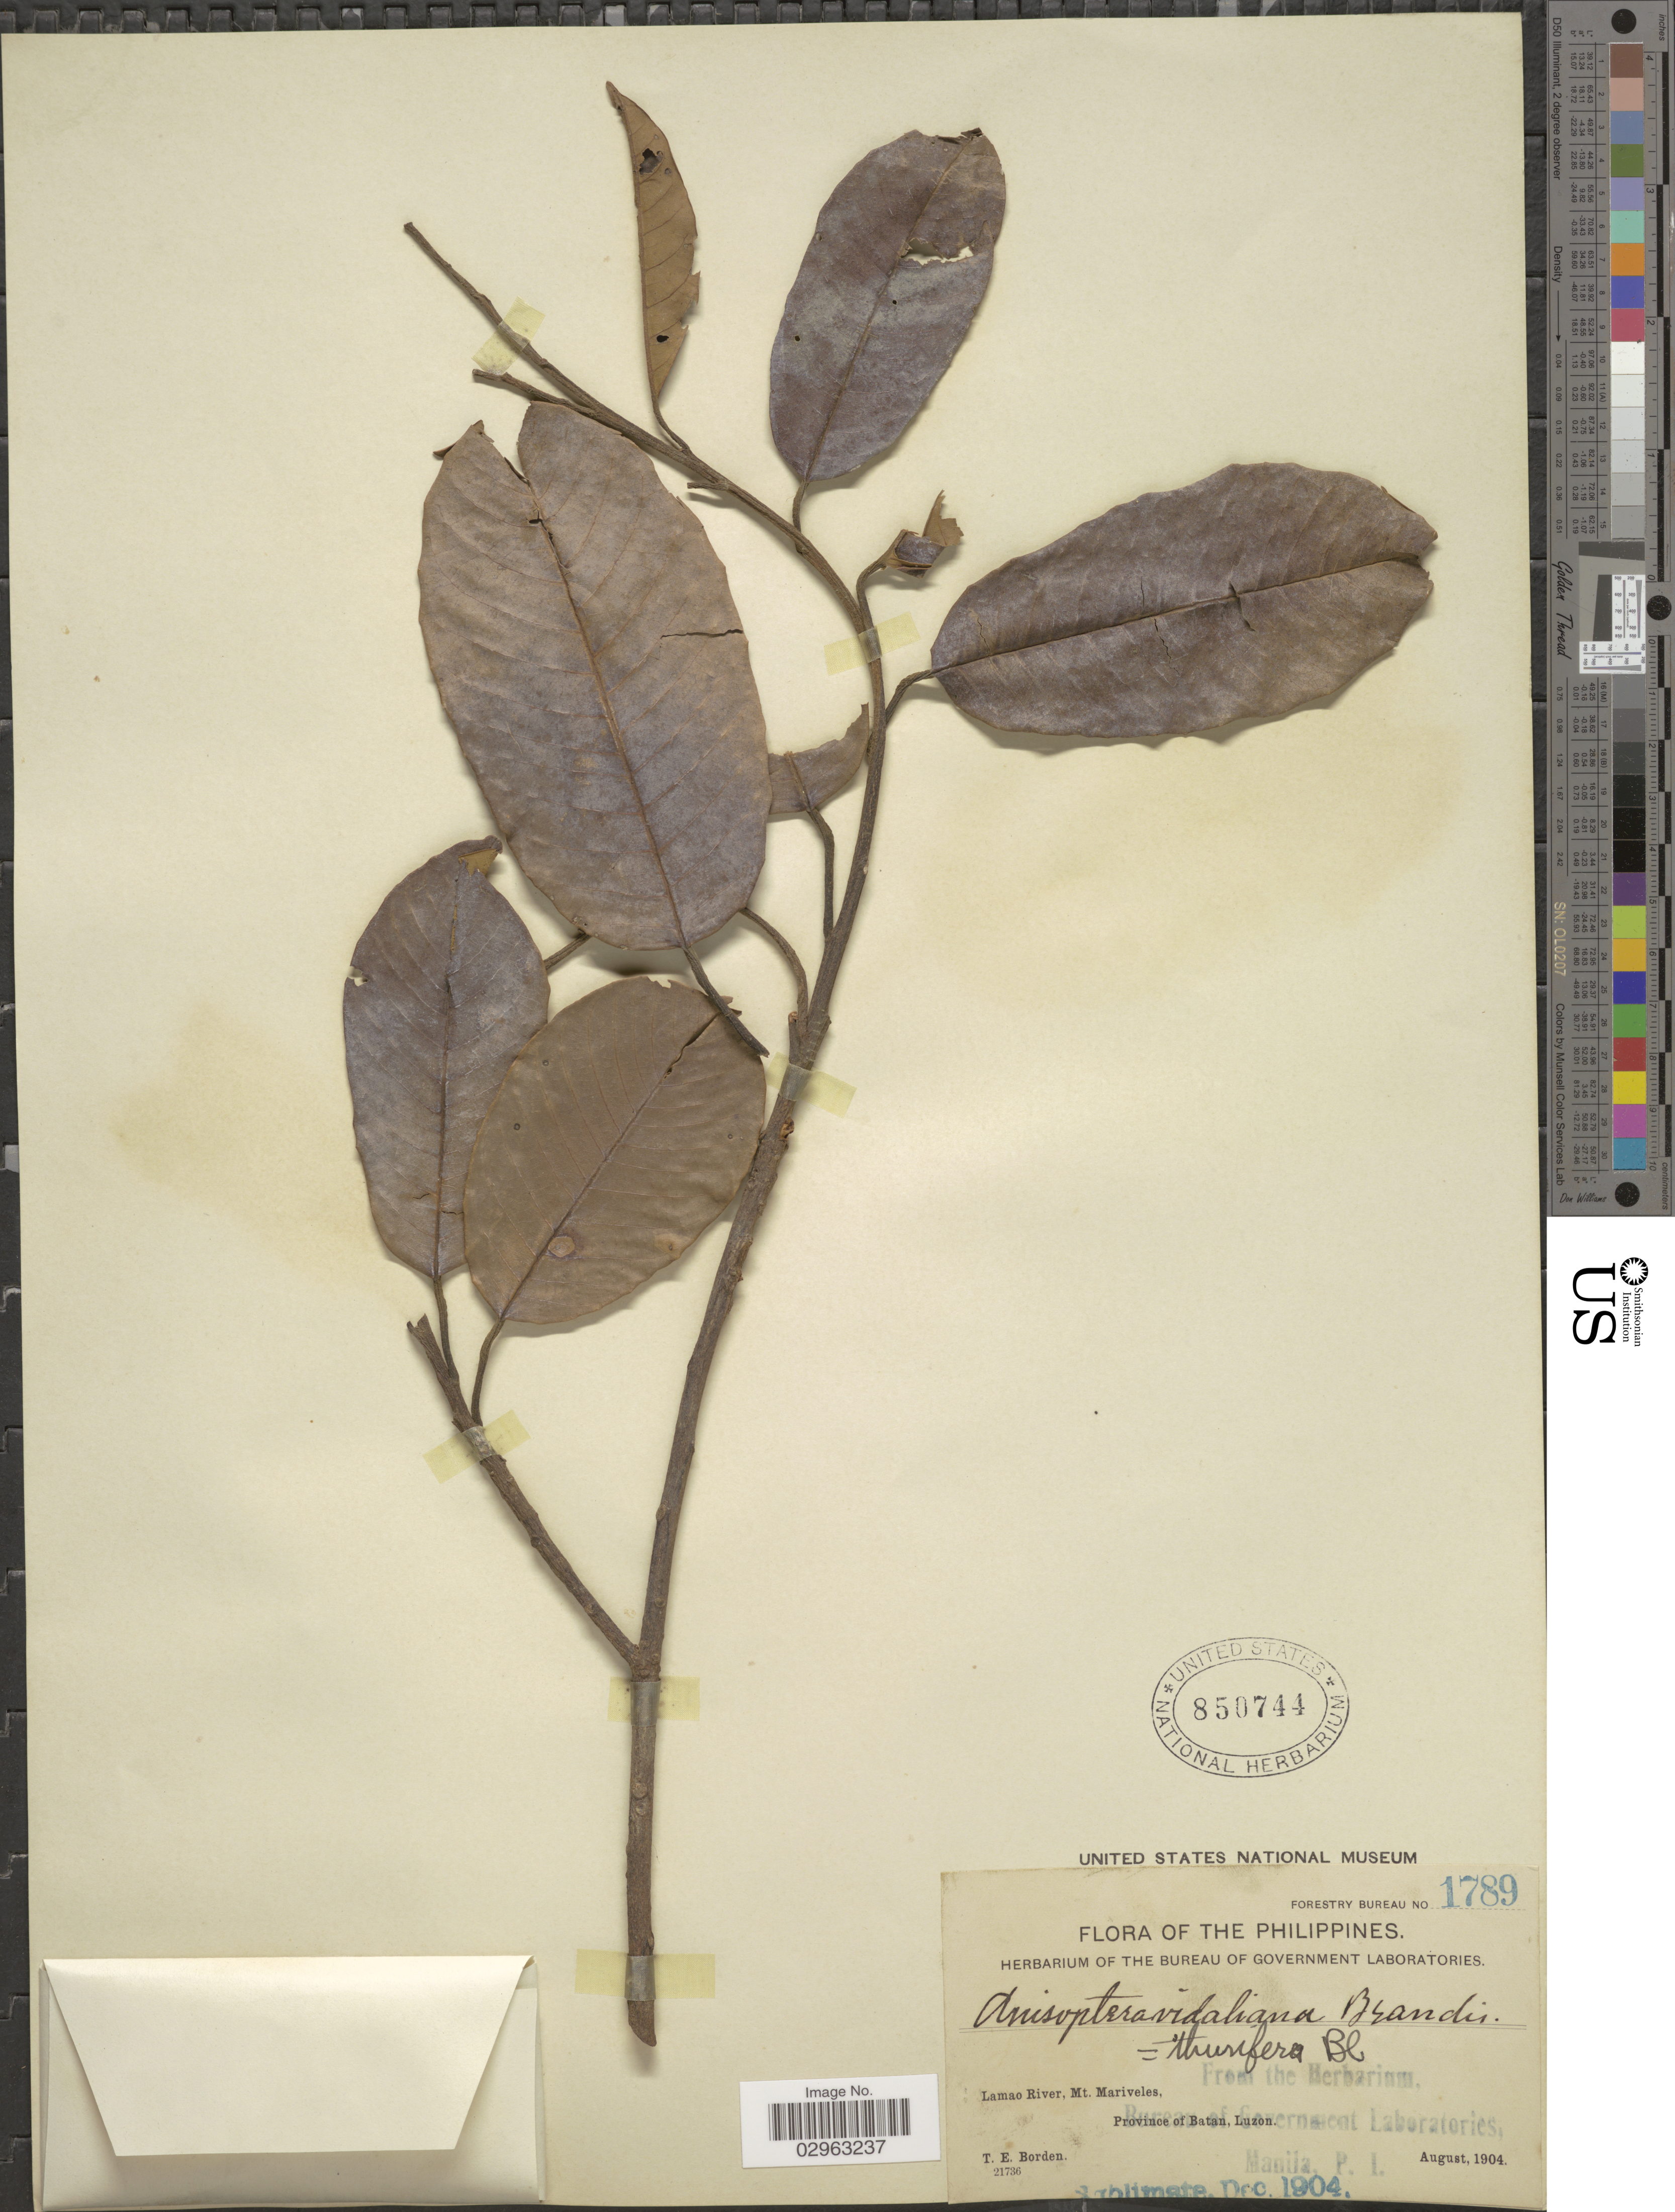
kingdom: Plantae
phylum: Tracheophyta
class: Magnoliopsida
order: Malvales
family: Dipterocarpaceae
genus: Anisoptera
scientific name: Anisoptera thurifera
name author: (Blanco) Blume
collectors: T. E. Borden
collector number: Forestry Bureau 1789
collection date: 1904-08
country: Philippines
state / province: Cagayan Valley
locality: Lamao River, Mt. Mariveles, Province of Batan, Luzon.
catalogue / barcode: US 850744